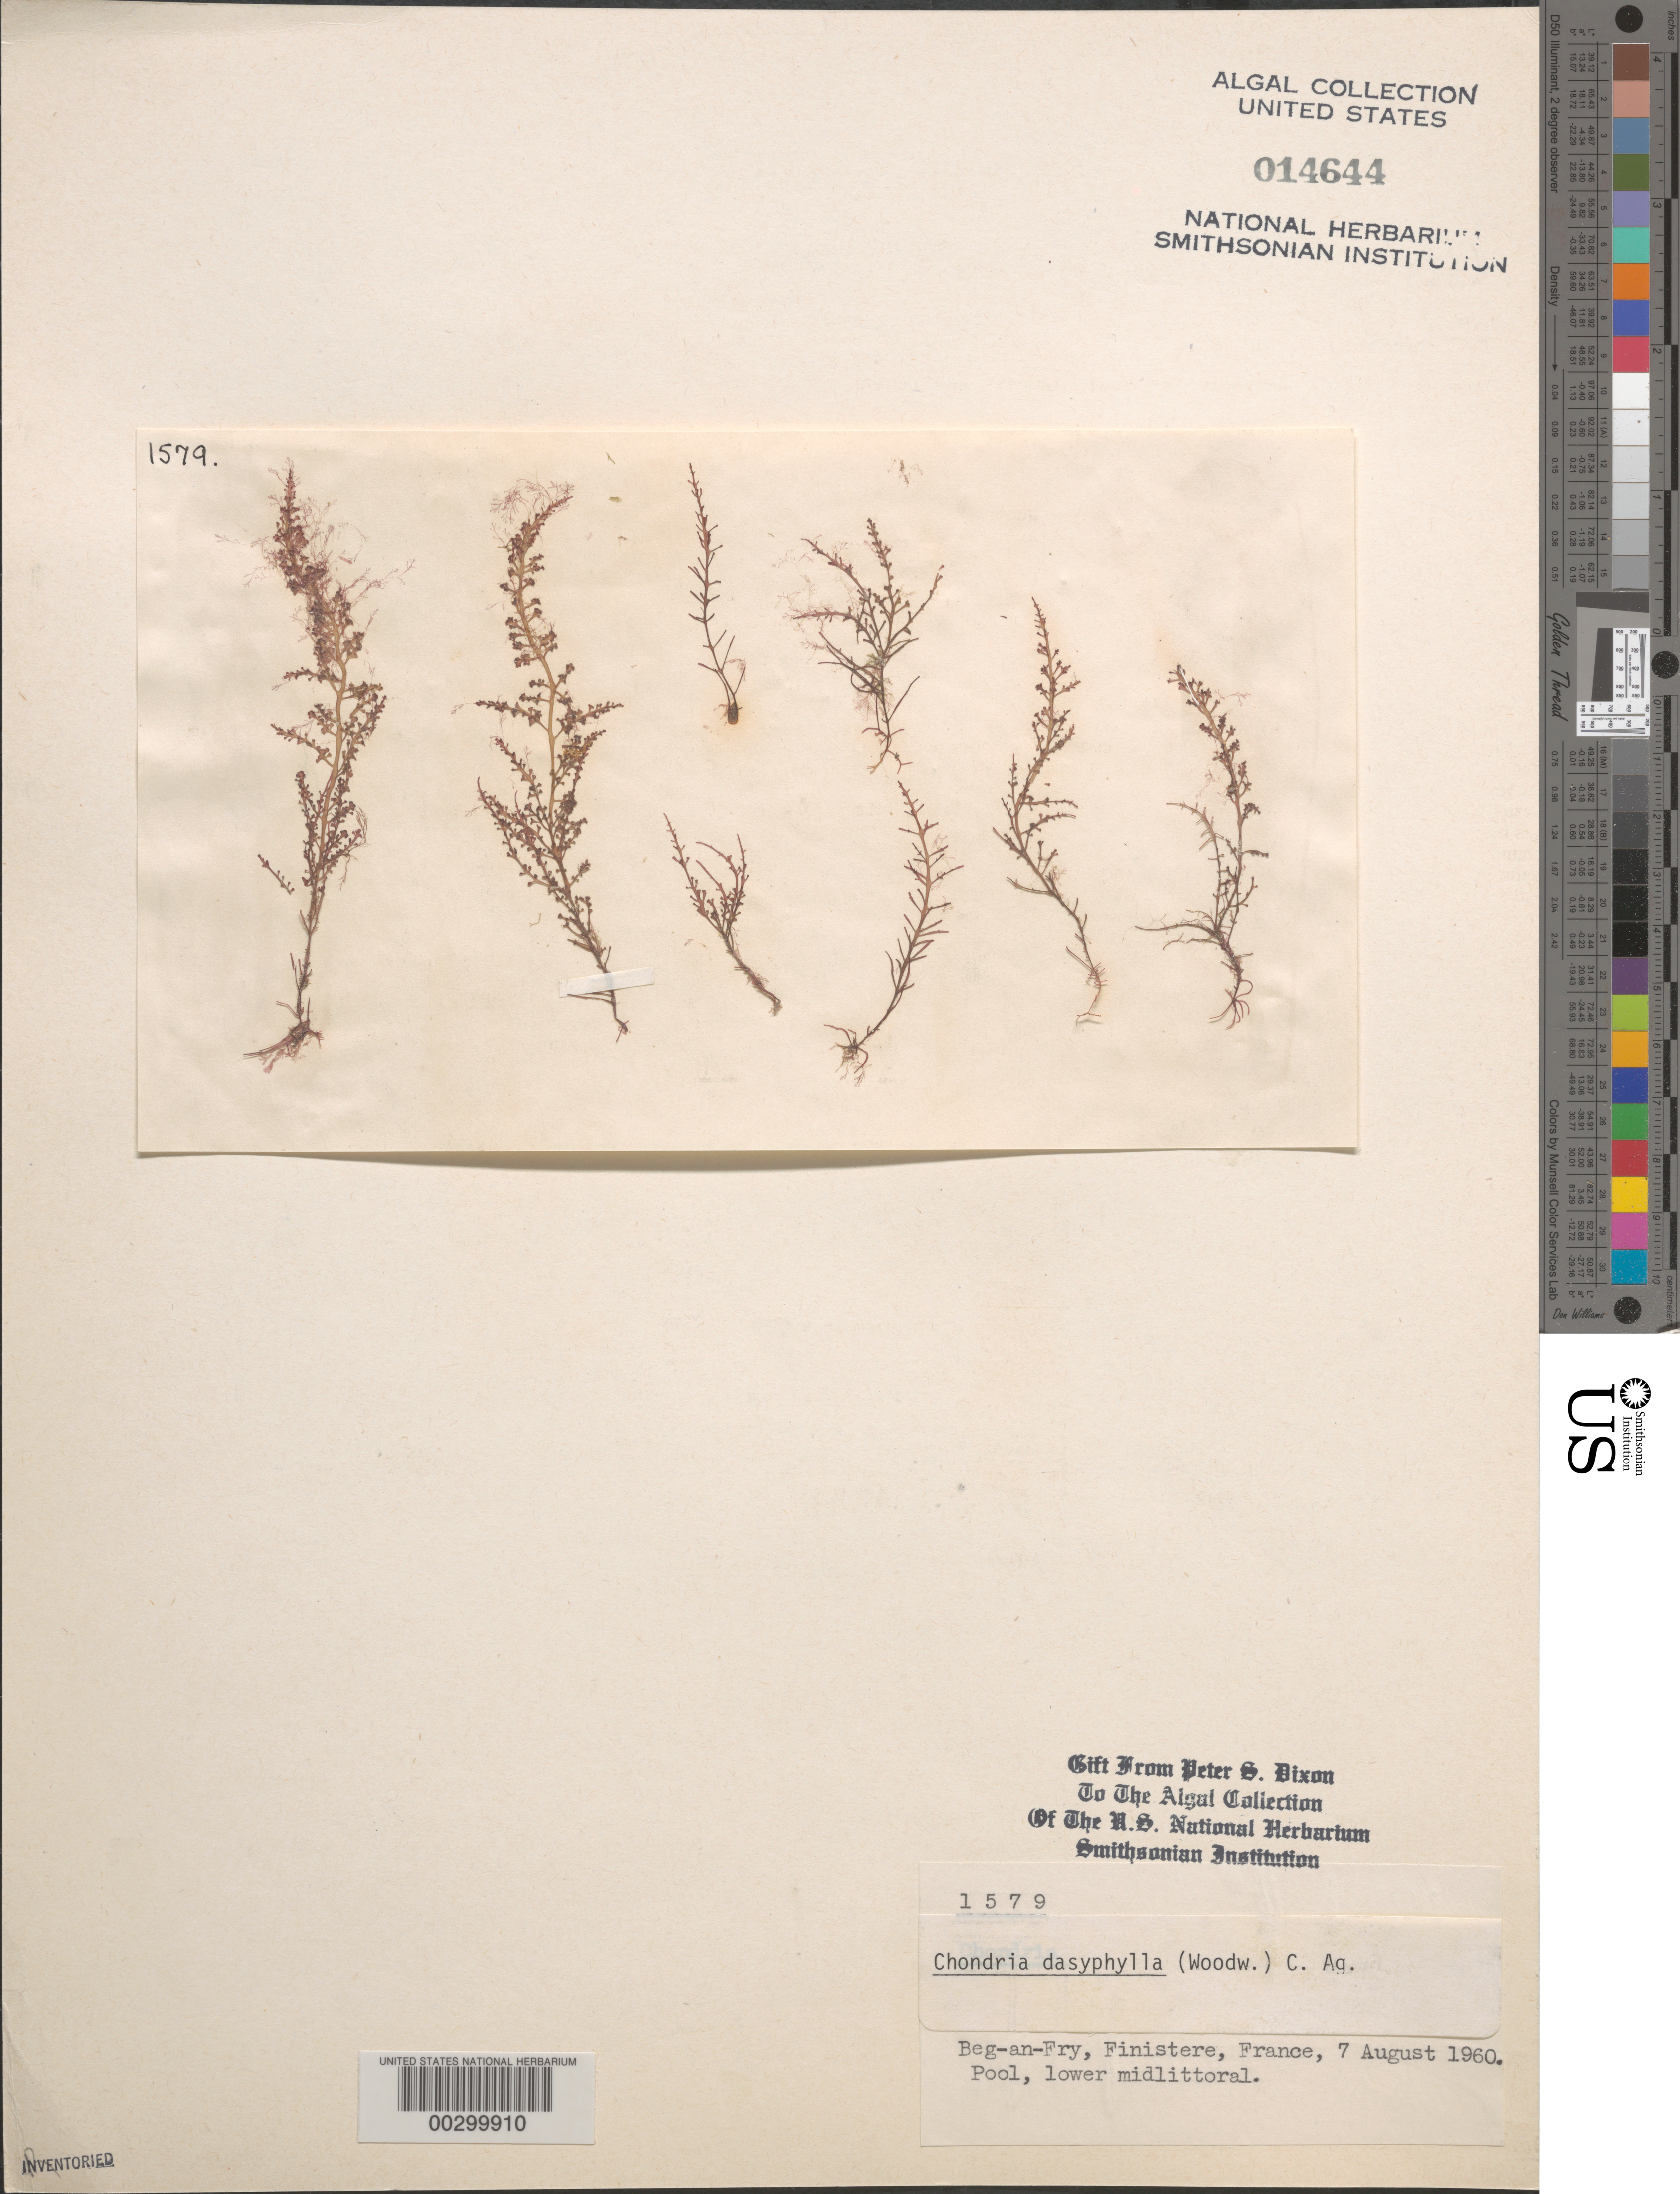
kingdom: Plantae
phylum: Rhodophyta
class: Florideophyceae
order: Ceramiales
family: Rhodomelaceae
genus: Chondria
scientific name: Chondria dasyphylla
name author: (Woodw.) C. Agardh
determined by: Dixon, P. S.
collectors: P. S. Dixon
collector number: PSD 1579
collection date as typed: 07 Aug 1960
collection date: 1960-08-07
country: France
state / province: Bretagne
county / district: Finistère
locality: Beg-an-Fry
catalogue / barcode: US 14644